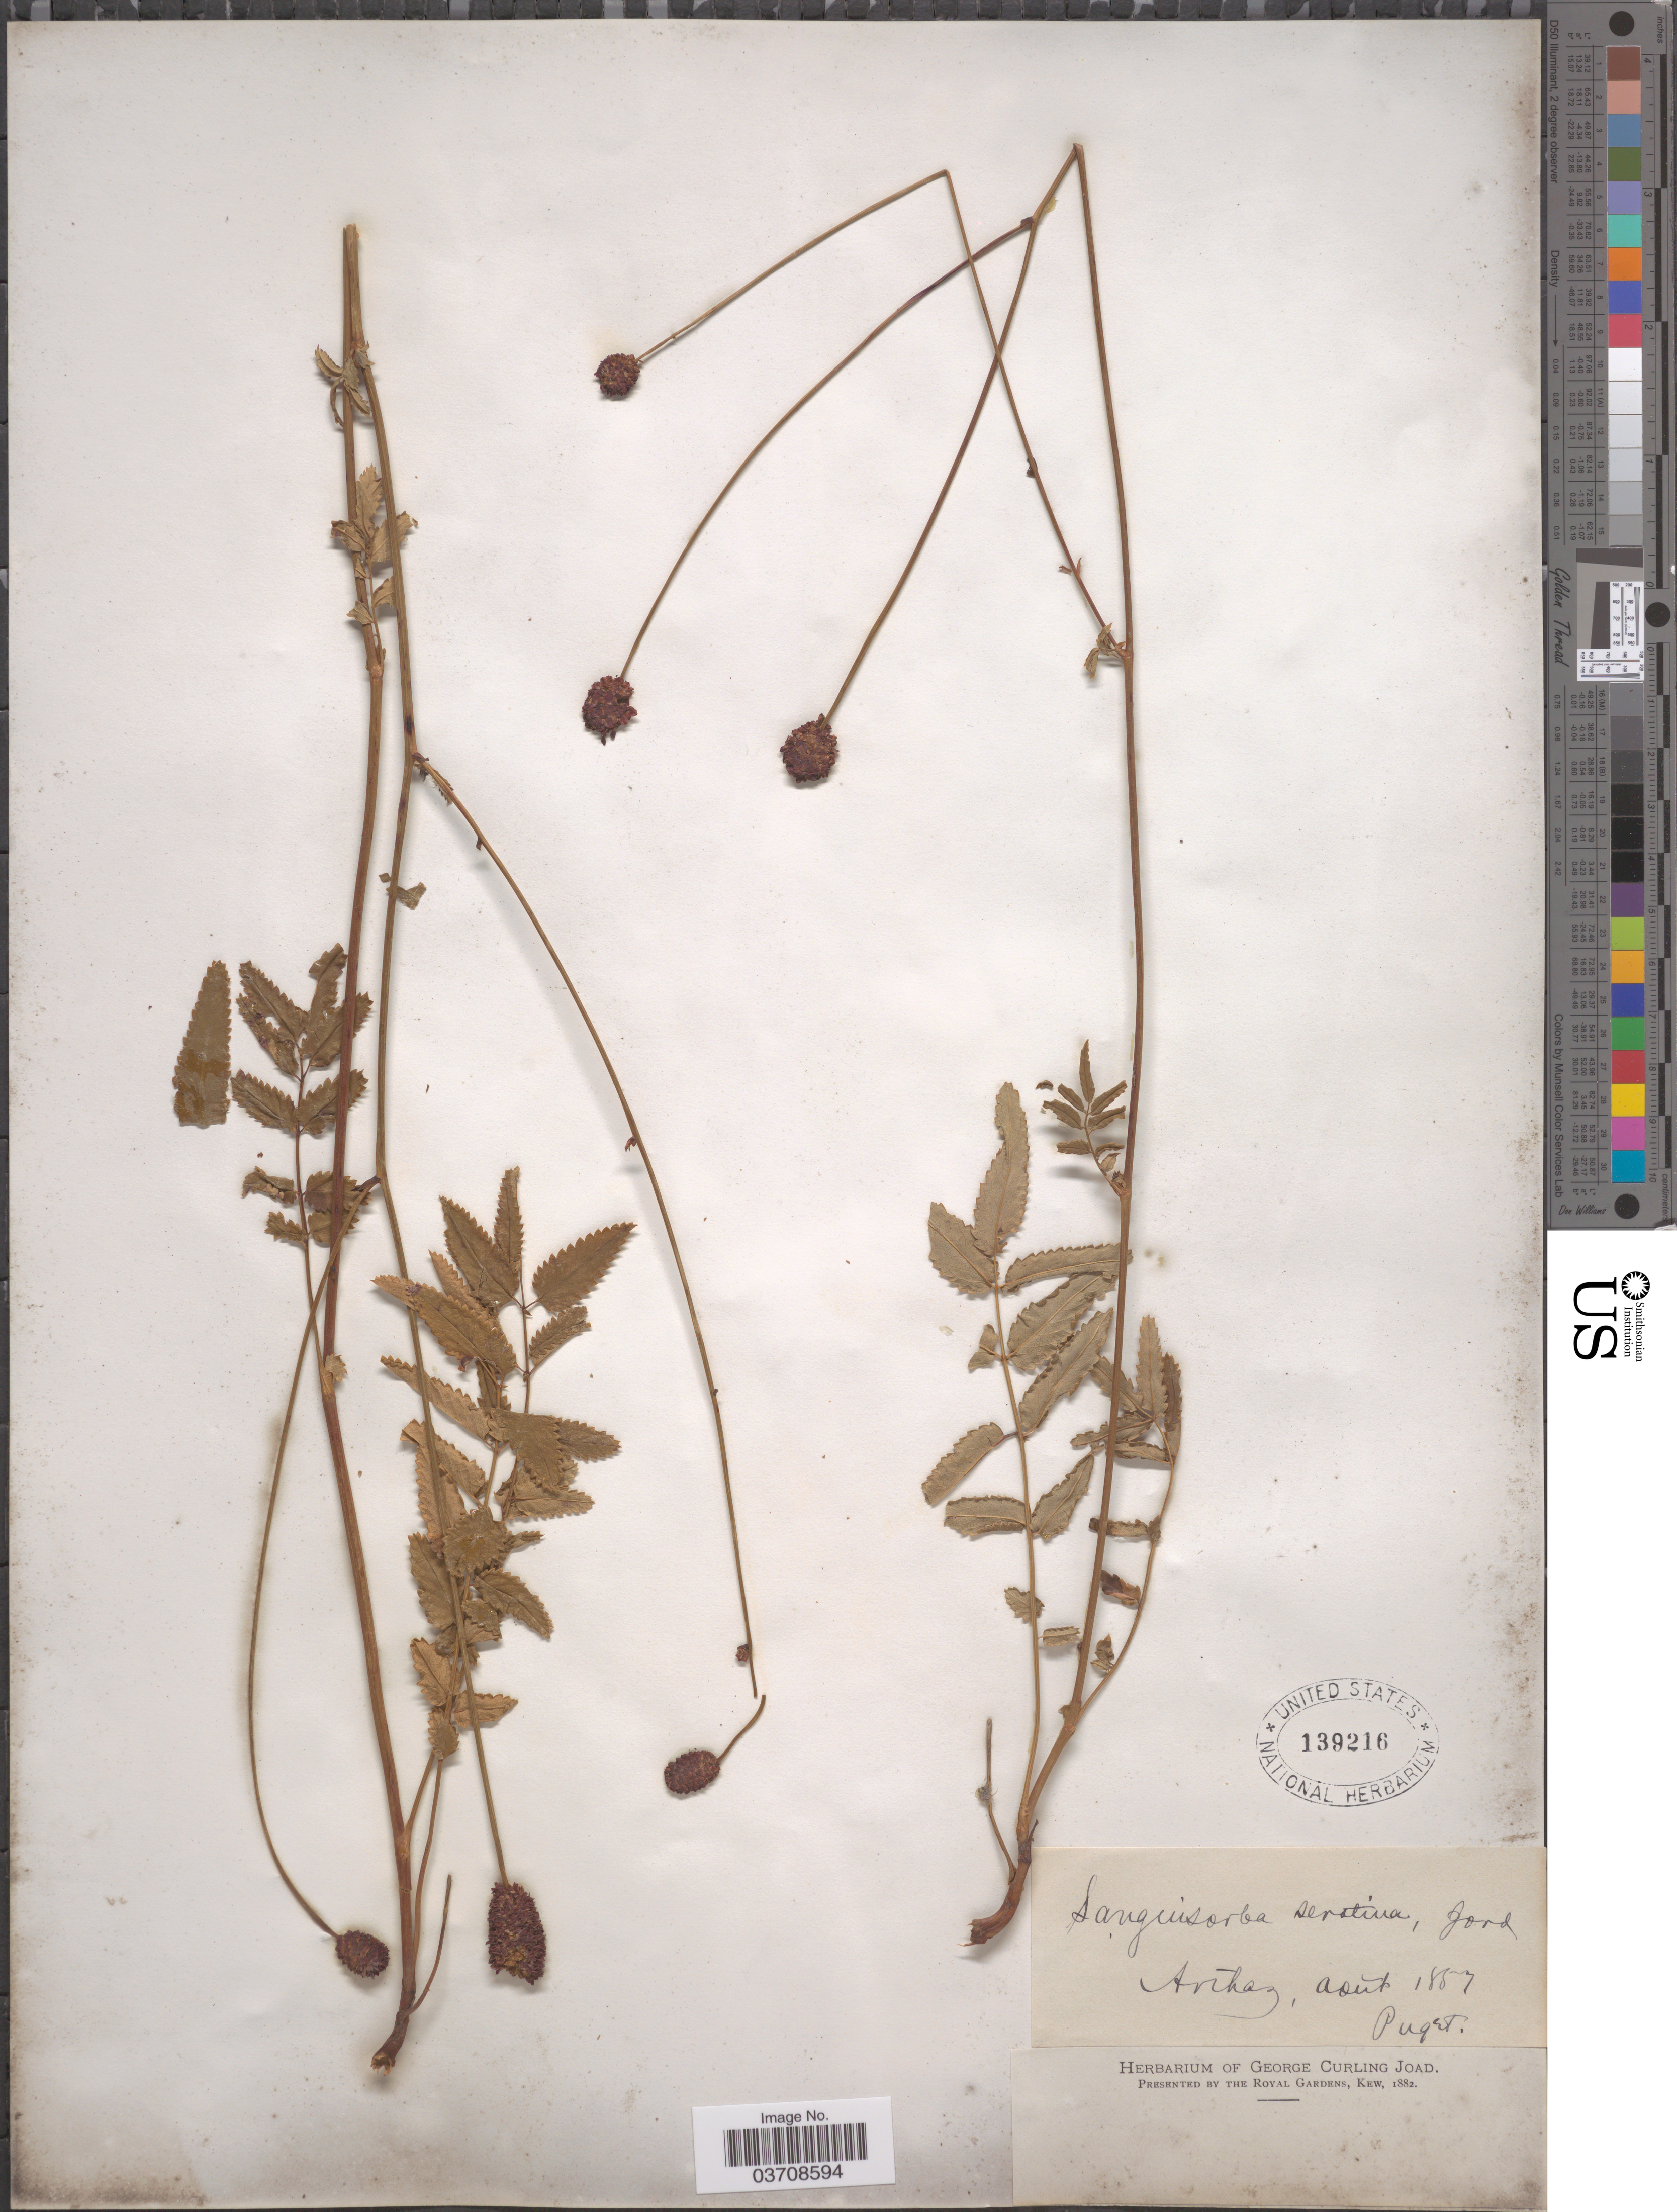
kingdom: Plantae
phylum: Tracheophyta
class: Magnoliopsida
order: Rosales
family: Rosaceae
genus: Sanguisorba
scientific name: Sanguisorba officinalis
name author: L.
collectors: -. Puget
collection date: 1887-08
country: France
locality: Arthaz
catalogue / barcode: US 139216